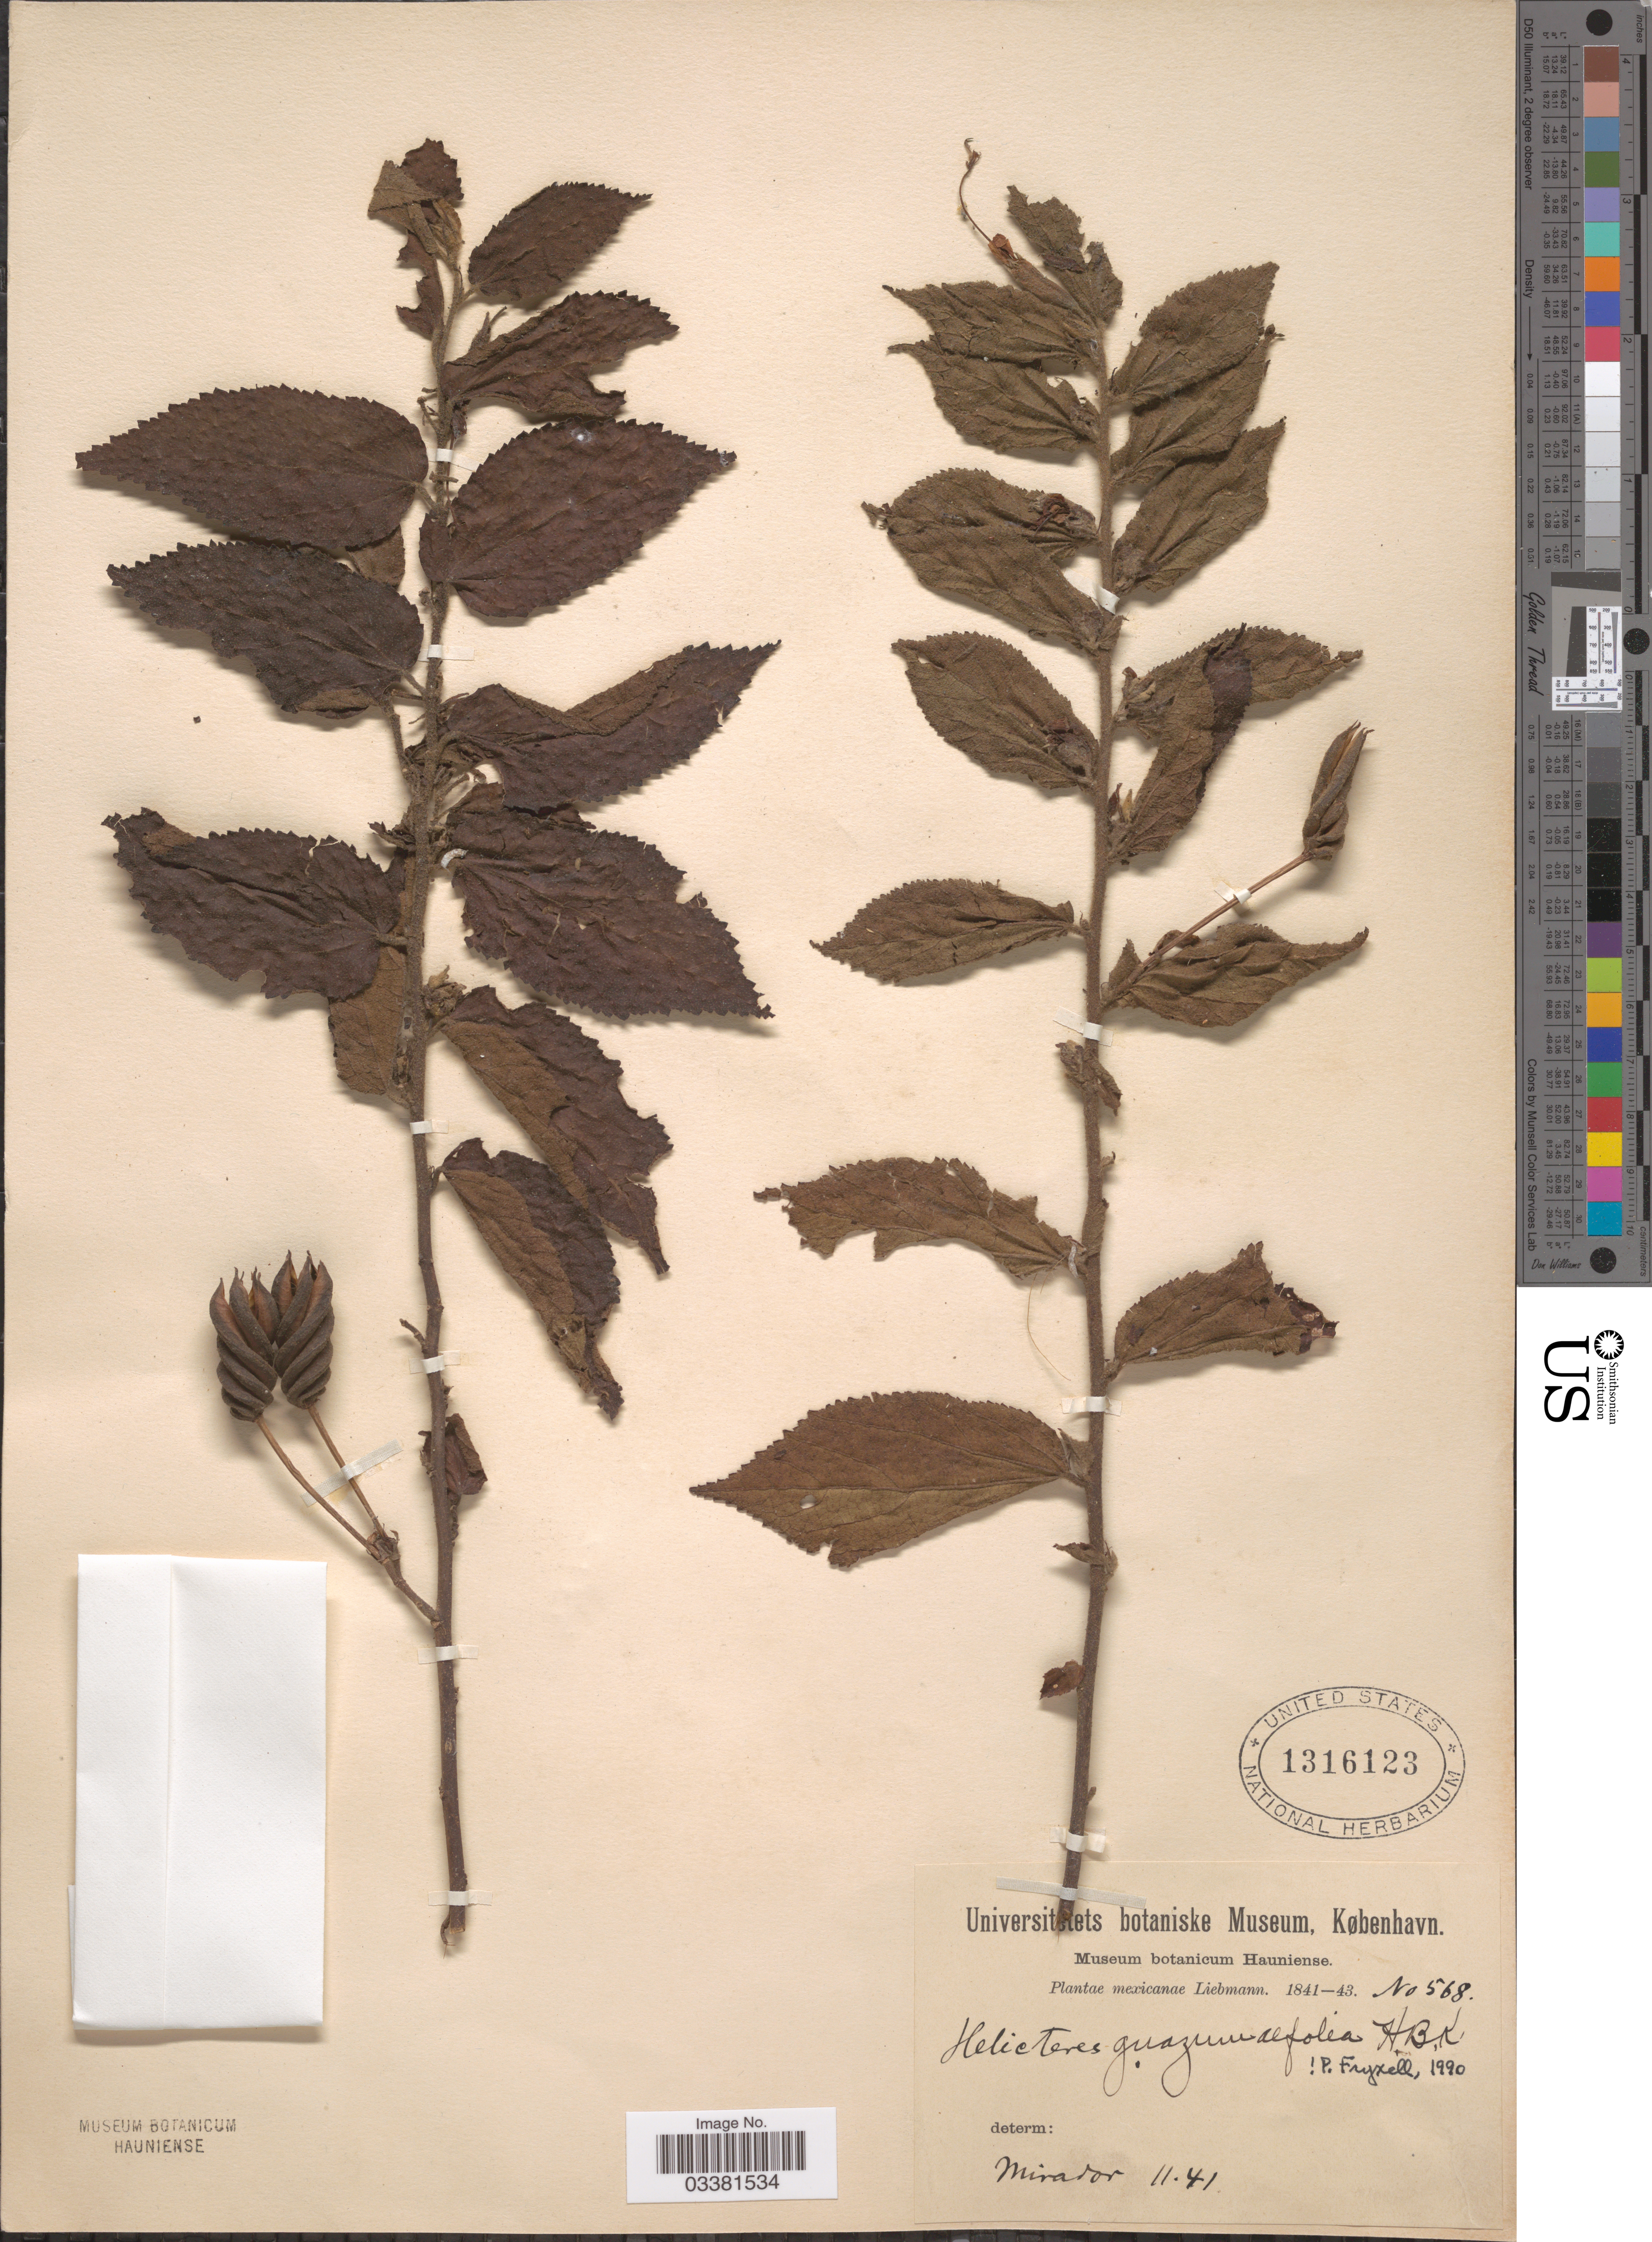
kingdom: Plantae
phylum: Tracheophyta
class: Magnoliopsida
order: Malvales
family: Malvaceae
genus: Helicteres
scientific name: Helicteres guazumifolia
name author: Kunth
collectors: Liebmann, --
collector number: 568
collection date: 1841-11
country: Mexico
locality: Mirador.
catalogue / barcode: US 1316123